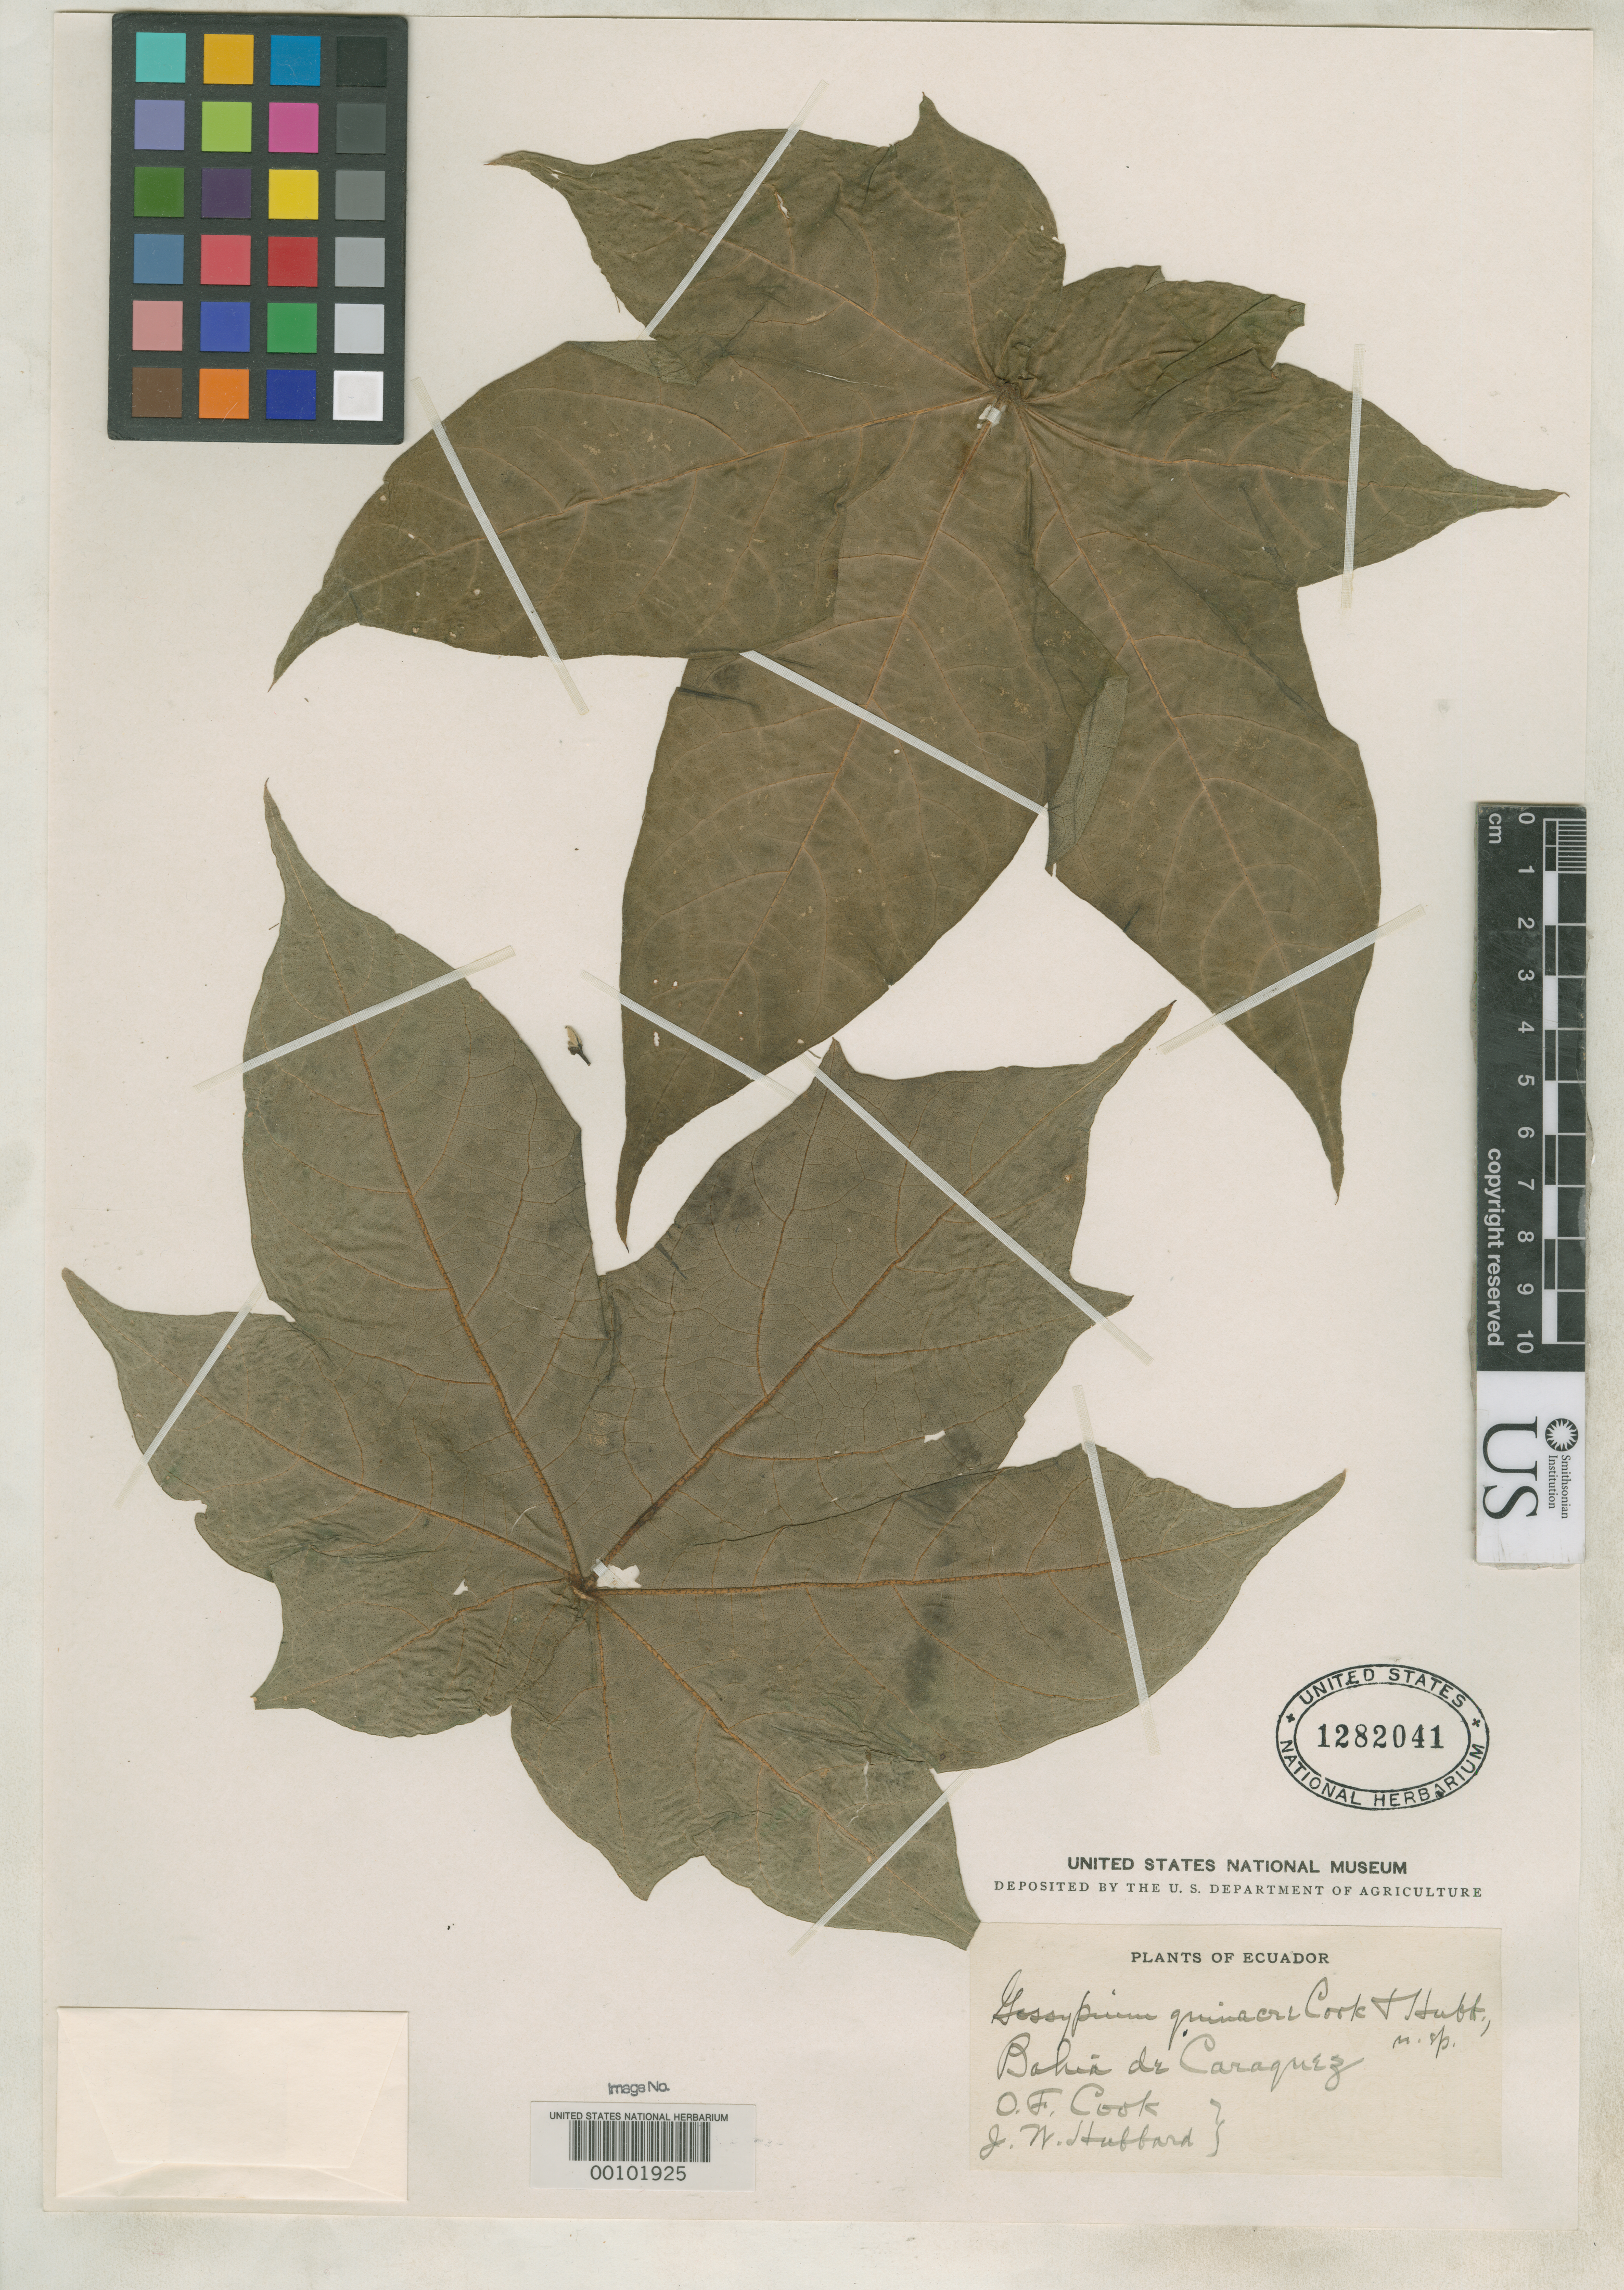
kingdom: Plantae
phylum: Tracheophyta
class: Magnoliopsida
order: Malvales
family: Malvaceae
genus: Gossypium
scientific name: Gossypium quinacre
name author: O.F. Cook & J.W. Hubb.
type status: Holotype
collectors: O. F. Cook & J. W. Hubbard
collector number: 112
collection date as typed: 12 May 1926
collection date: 1926-05-12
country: Ecuador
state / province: Manabí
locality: Bahia de Caraquez.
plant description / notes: Protologue explicitly cites "Type" in US with USNH sheets numbers 1282039, 1282040, 1282041. We interpret this as a holotype mounted on 3 sheets but Fryxell (1976, Bull. Tech. U.S.D.A. 1491: 62) designates USNH 128039 as lectotype, possibly unnecessarily.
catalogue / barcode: US 1282041